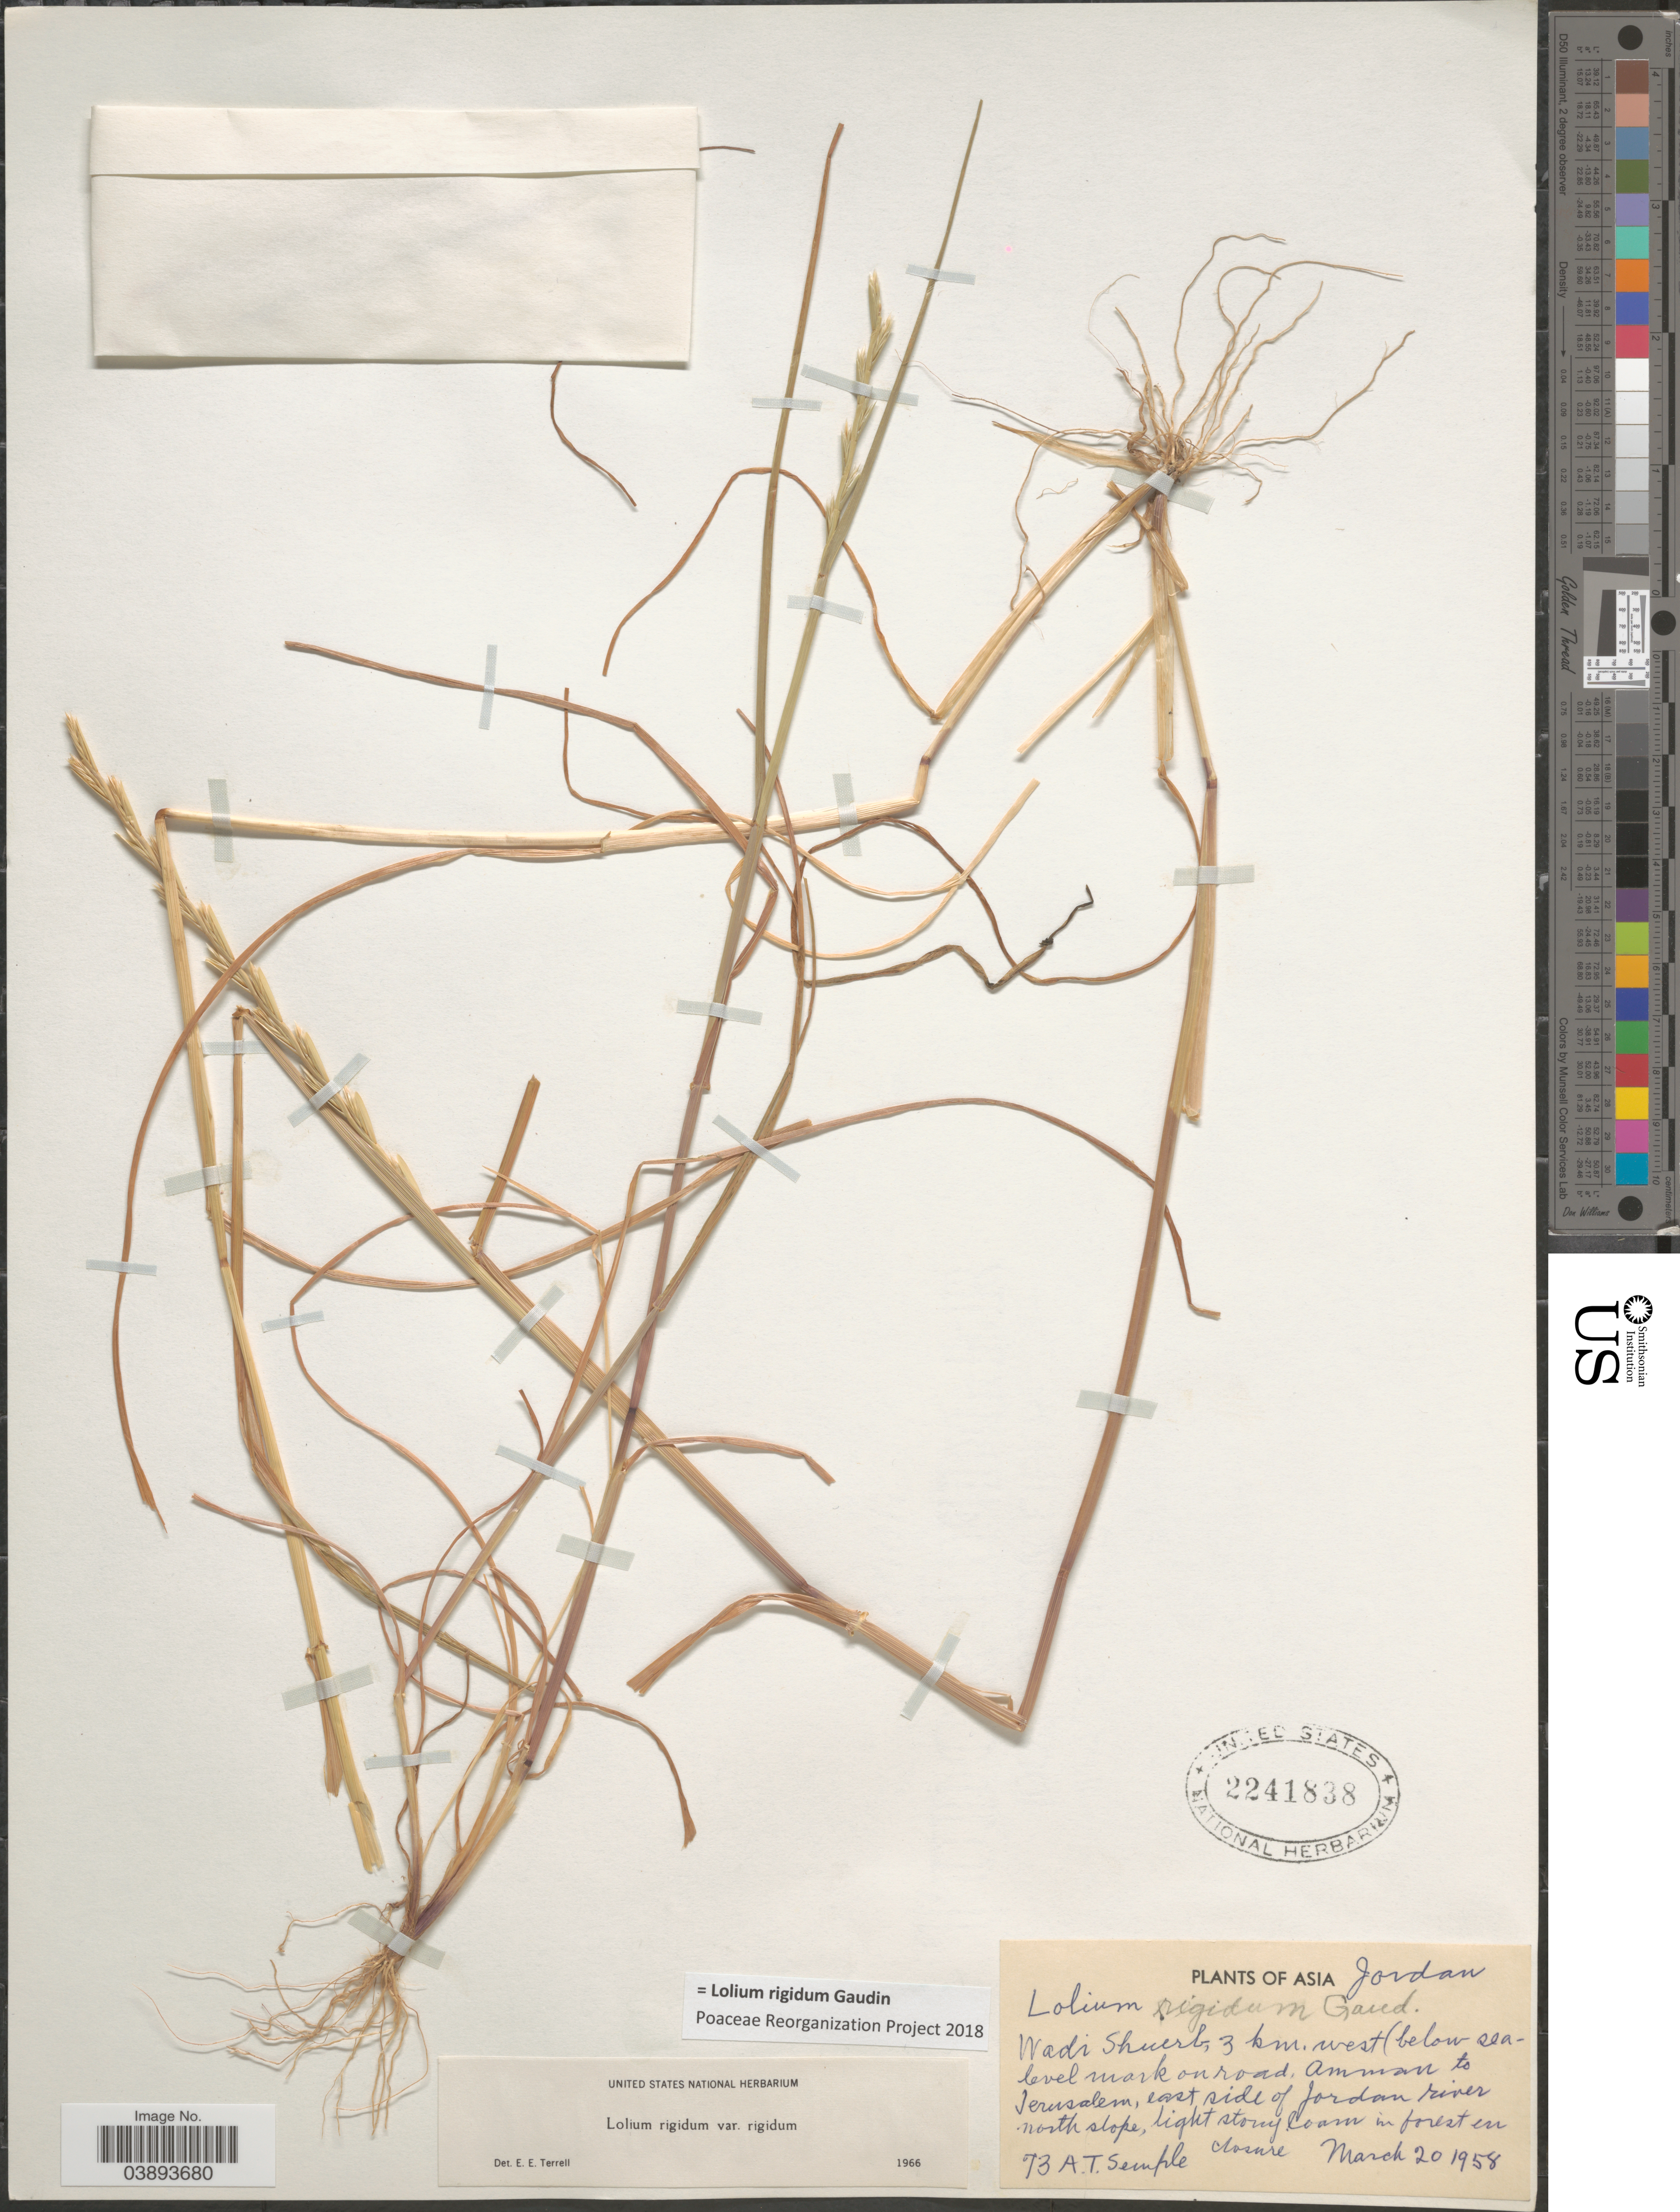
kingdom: Plantae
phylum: Tracheophyta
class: Liliopsida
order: Poales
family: Poaceae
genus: Lolium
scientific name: Lolium rigidum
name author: Gaudin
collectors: A. Semple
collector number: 73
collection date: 1958-03-20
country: Jordan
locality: Wadi Shueib, 3 km. west (below sea level mark on road. Amman to Jerusalem, east side of Jordan river north slope.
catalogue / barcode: US 2241838